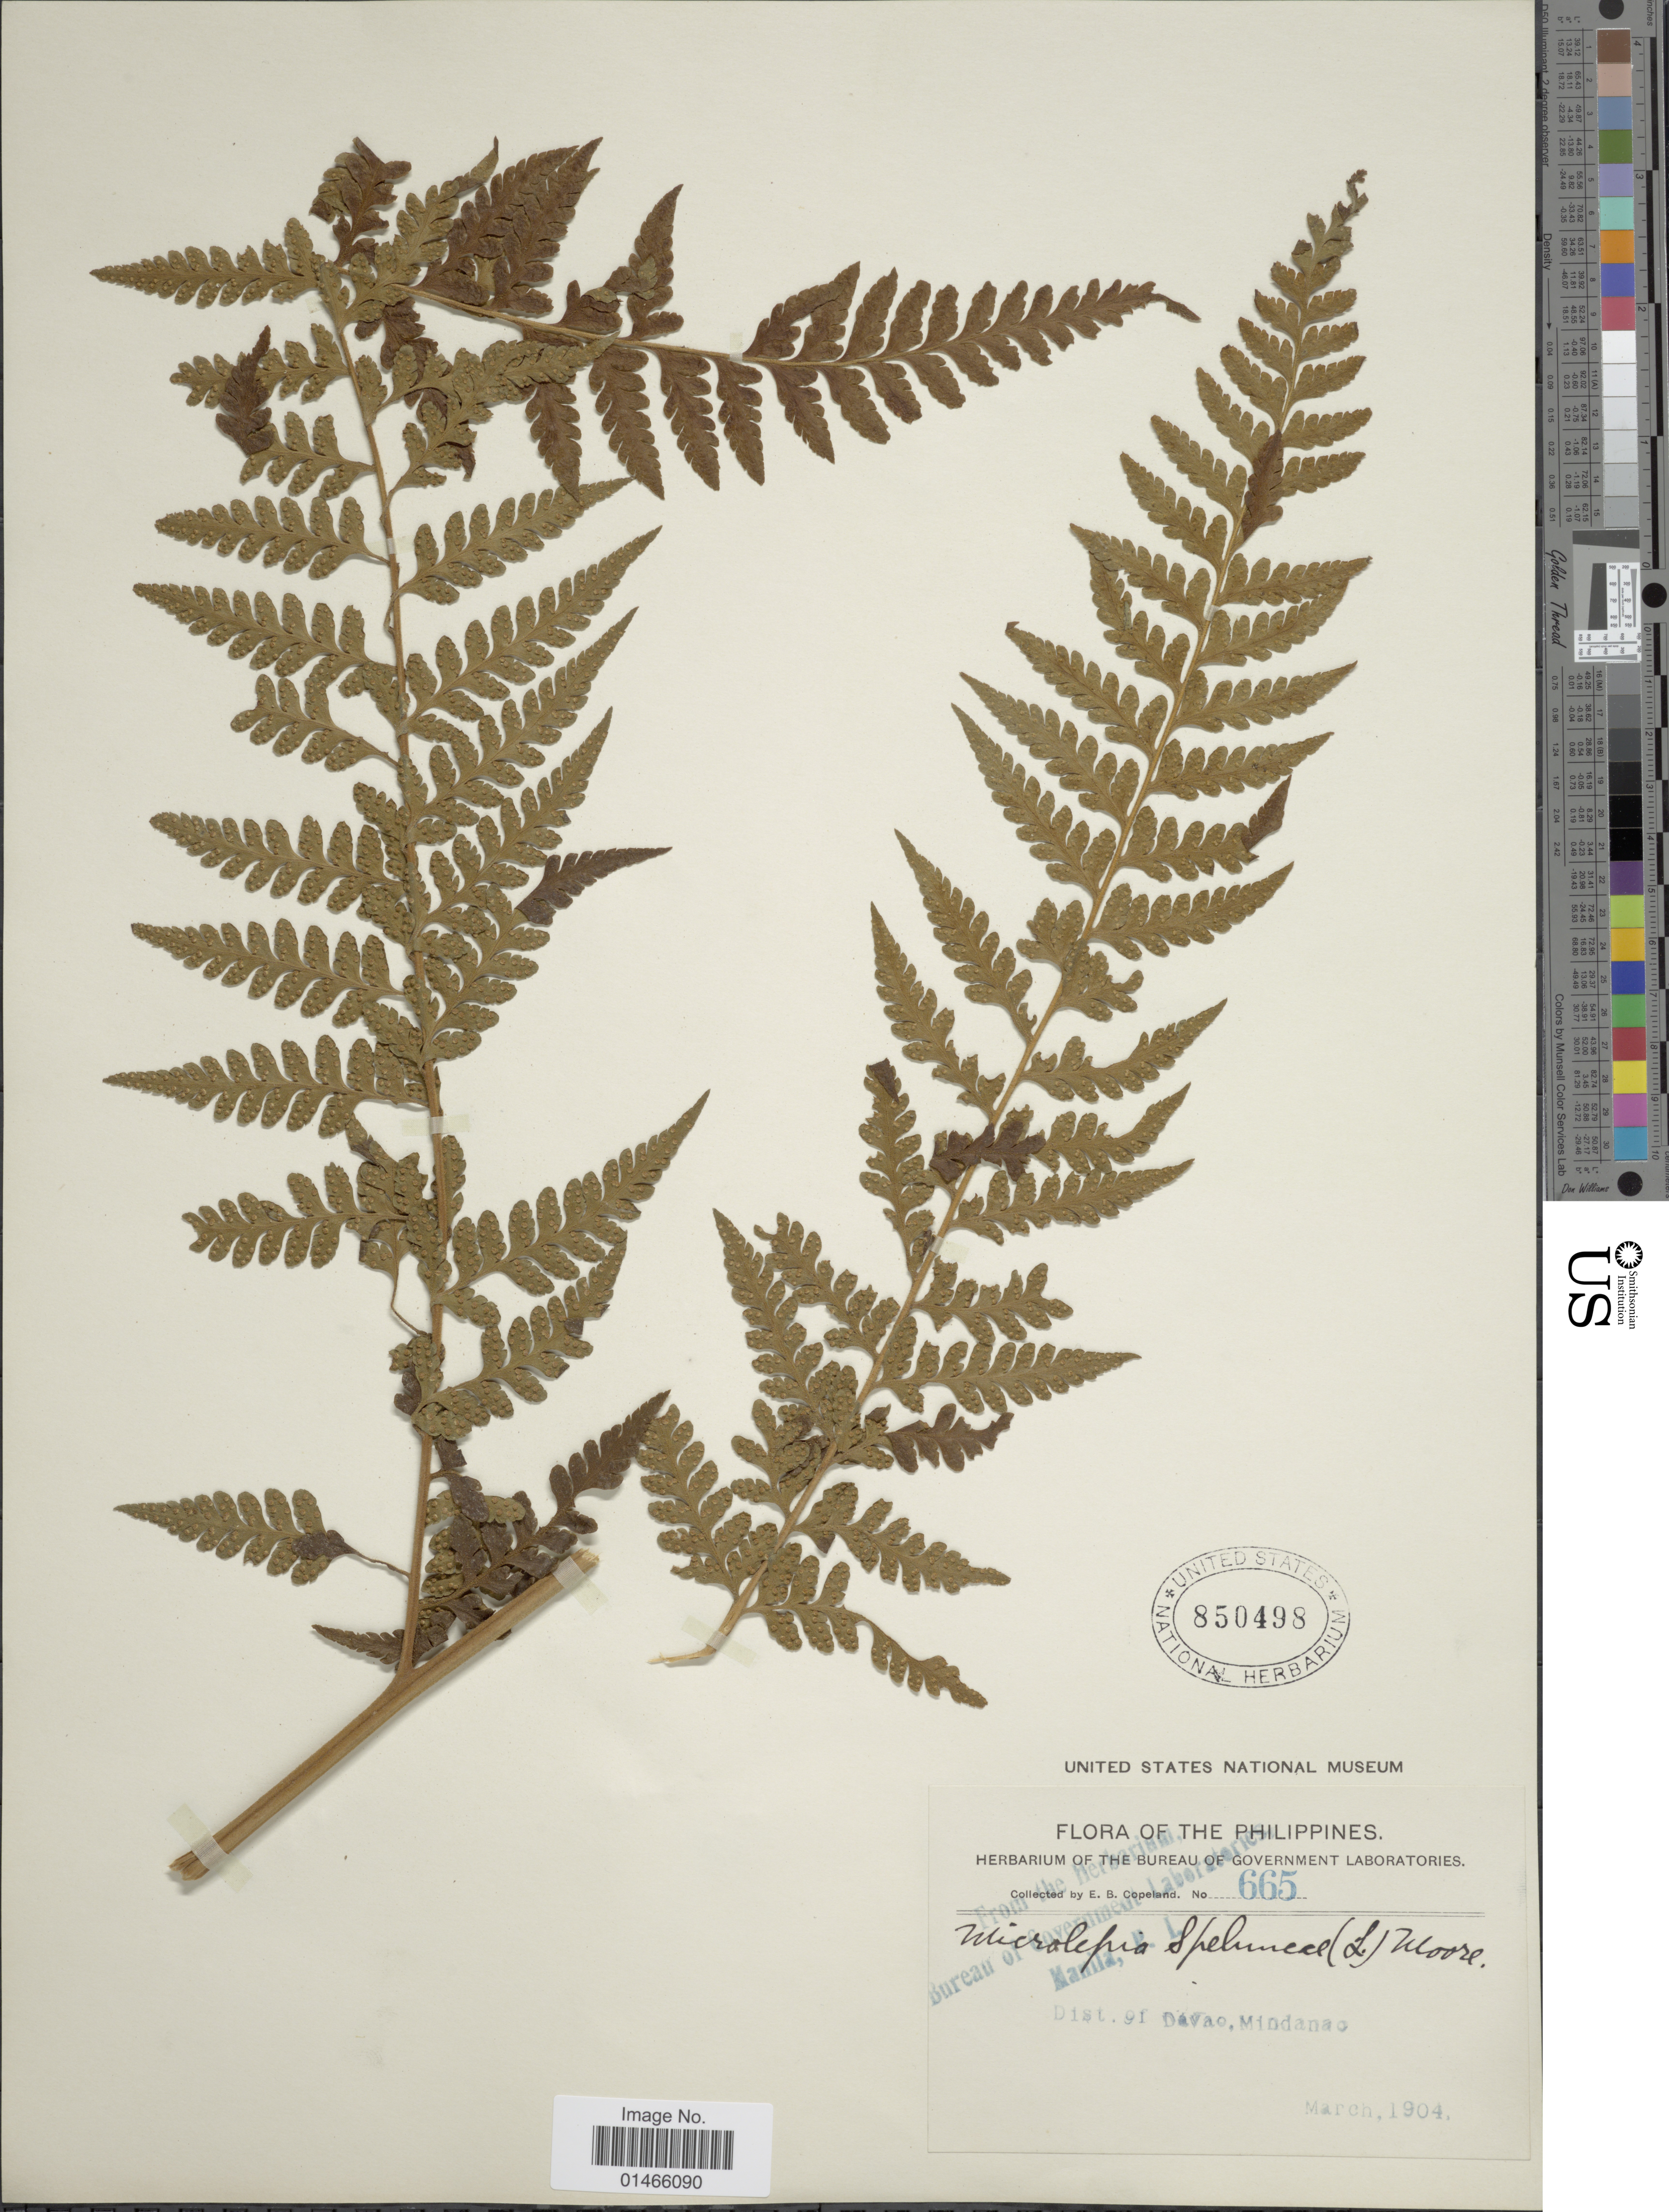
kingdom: Plantae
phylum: Tracheophyta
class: Polypodiopsida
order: Polypodiales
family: Dennstaedtiaceae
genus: Microlepia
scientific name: Microlepia speluncae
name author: (L.) T. Moore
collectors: E. B. Copeland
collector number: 665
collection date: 1904-03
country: Philippines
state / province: Davao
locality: Mindanao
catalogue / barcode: US 850498